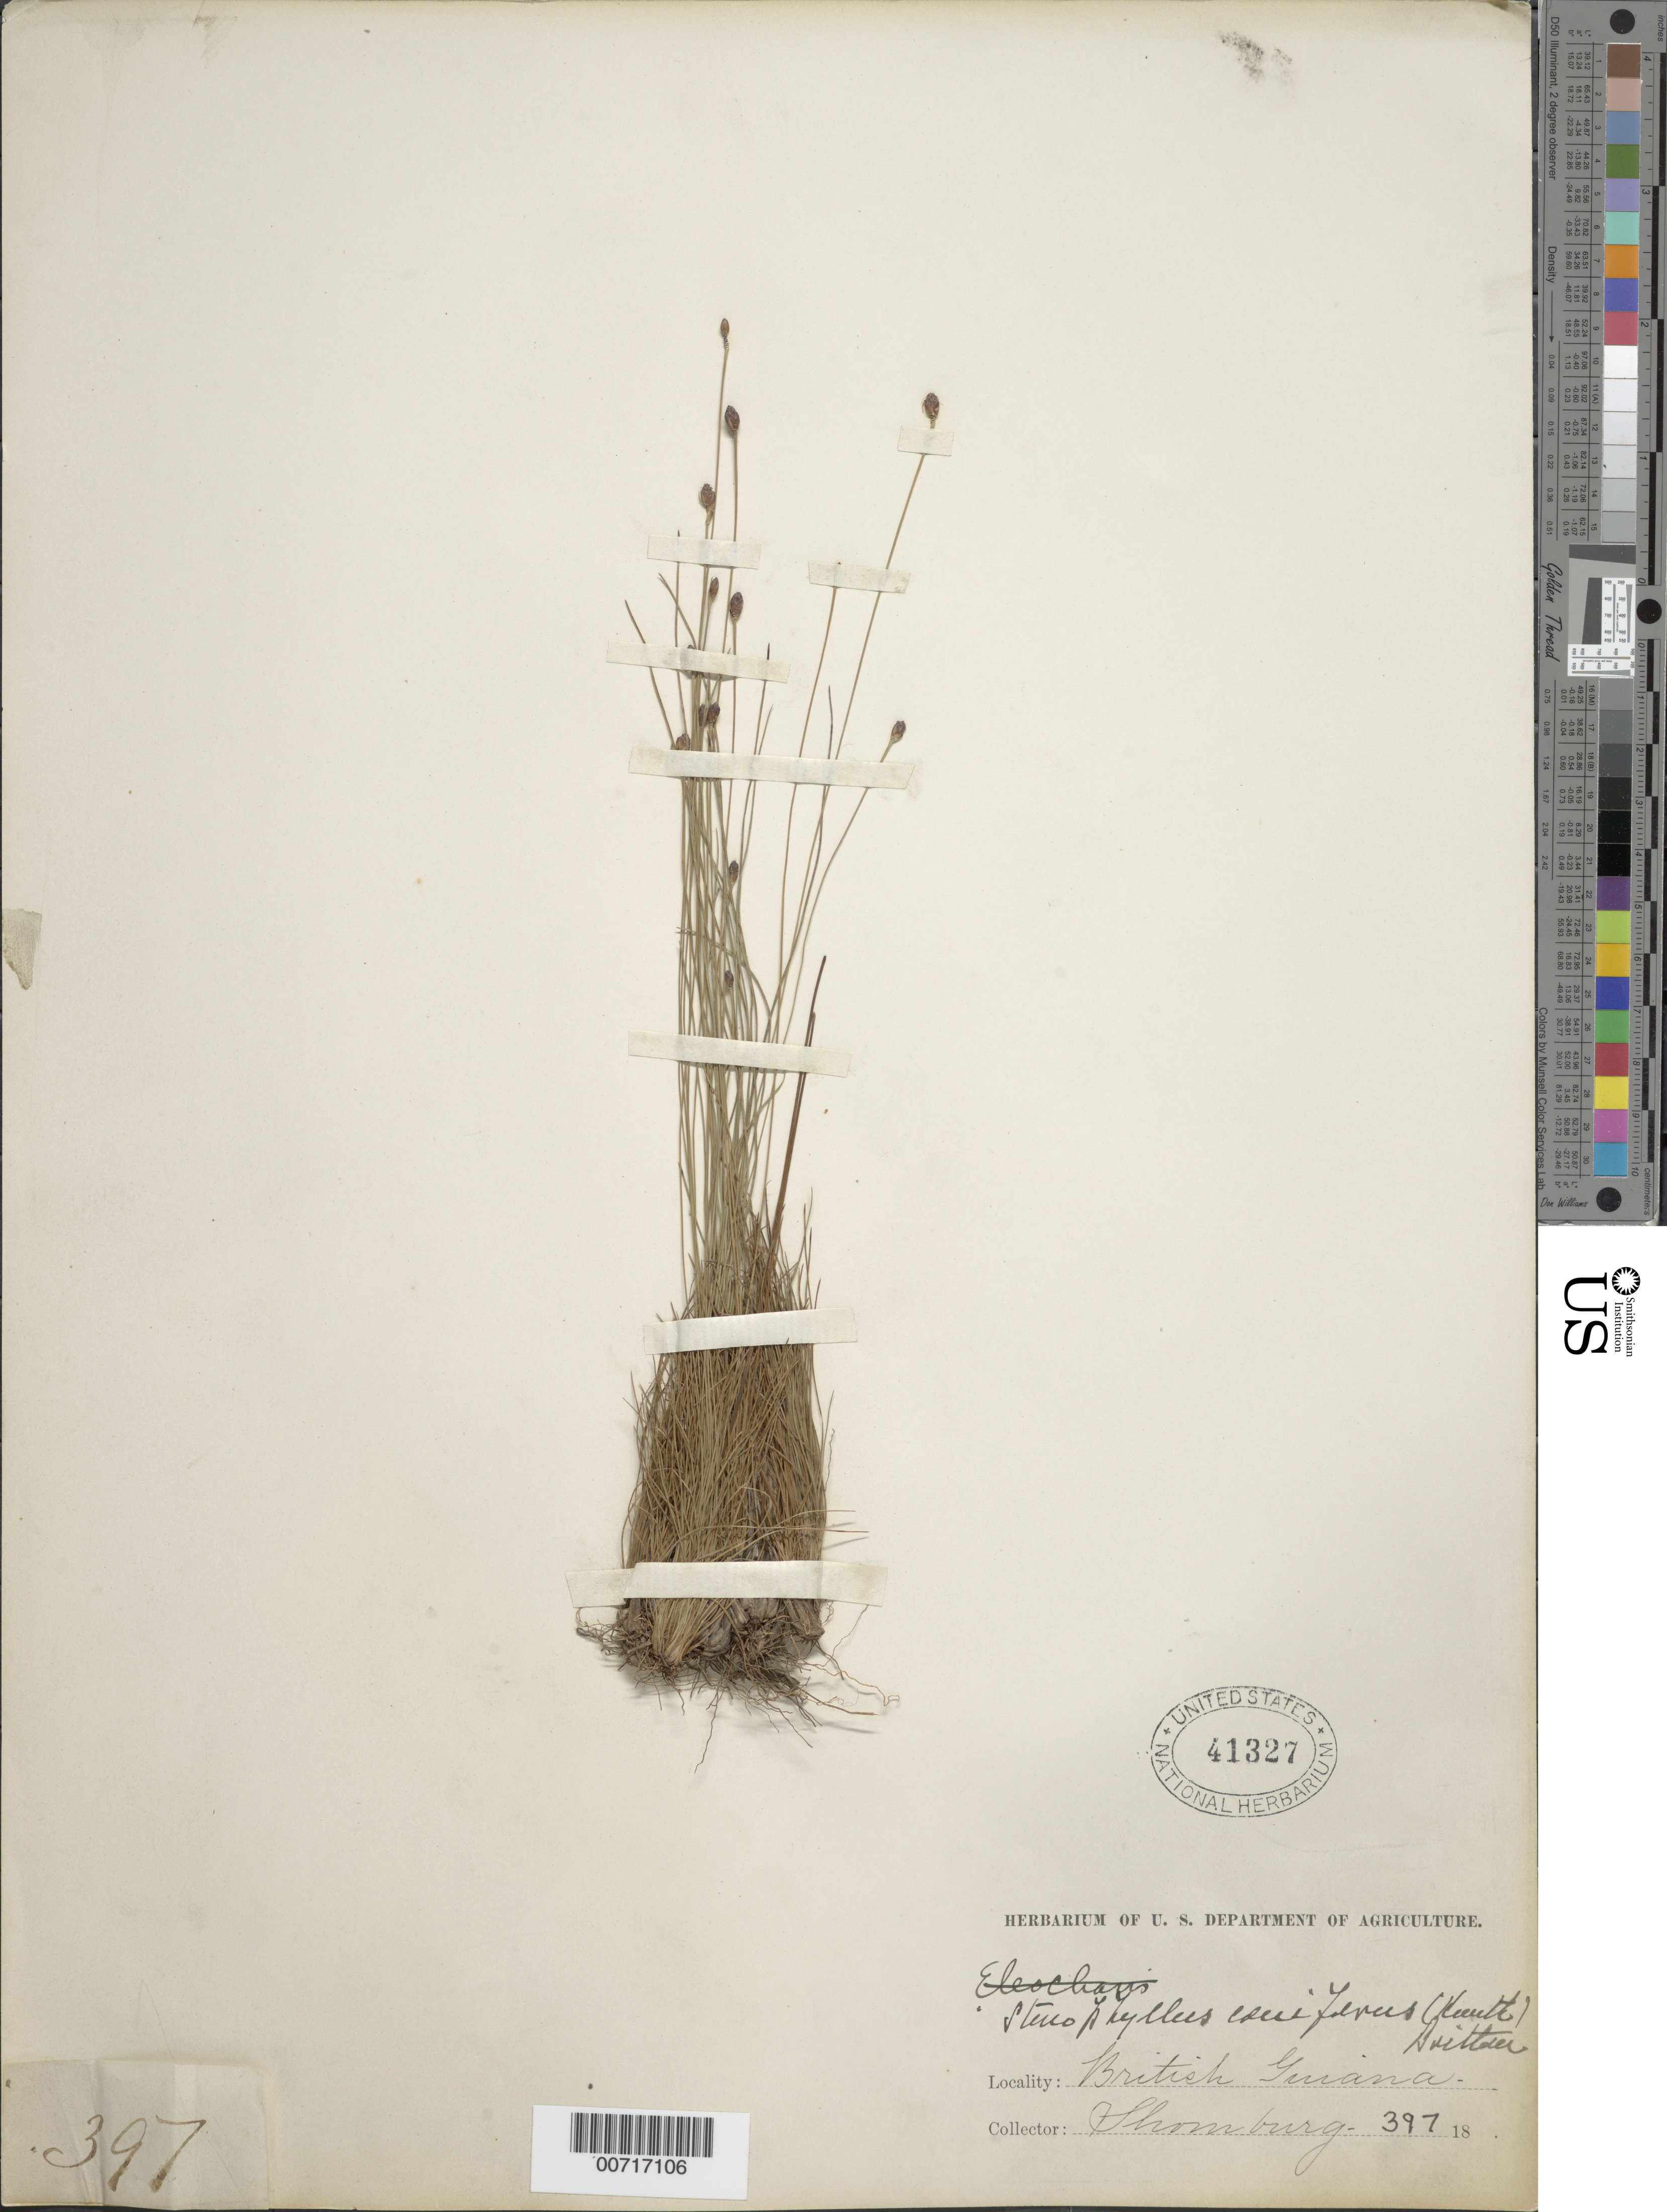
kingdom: Plantae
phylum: Tracheophyta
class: Liliopsida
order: Poales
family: Cyperaceae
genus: Bulbostylis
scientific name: Bulbostylis conifera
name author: (Kunth) C.B. Clarke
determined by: Kral, R.; Strong, M. T.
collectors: R. H. Schomburgk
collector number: I 397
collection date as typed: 1838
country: Guyana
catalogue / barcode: US 41327